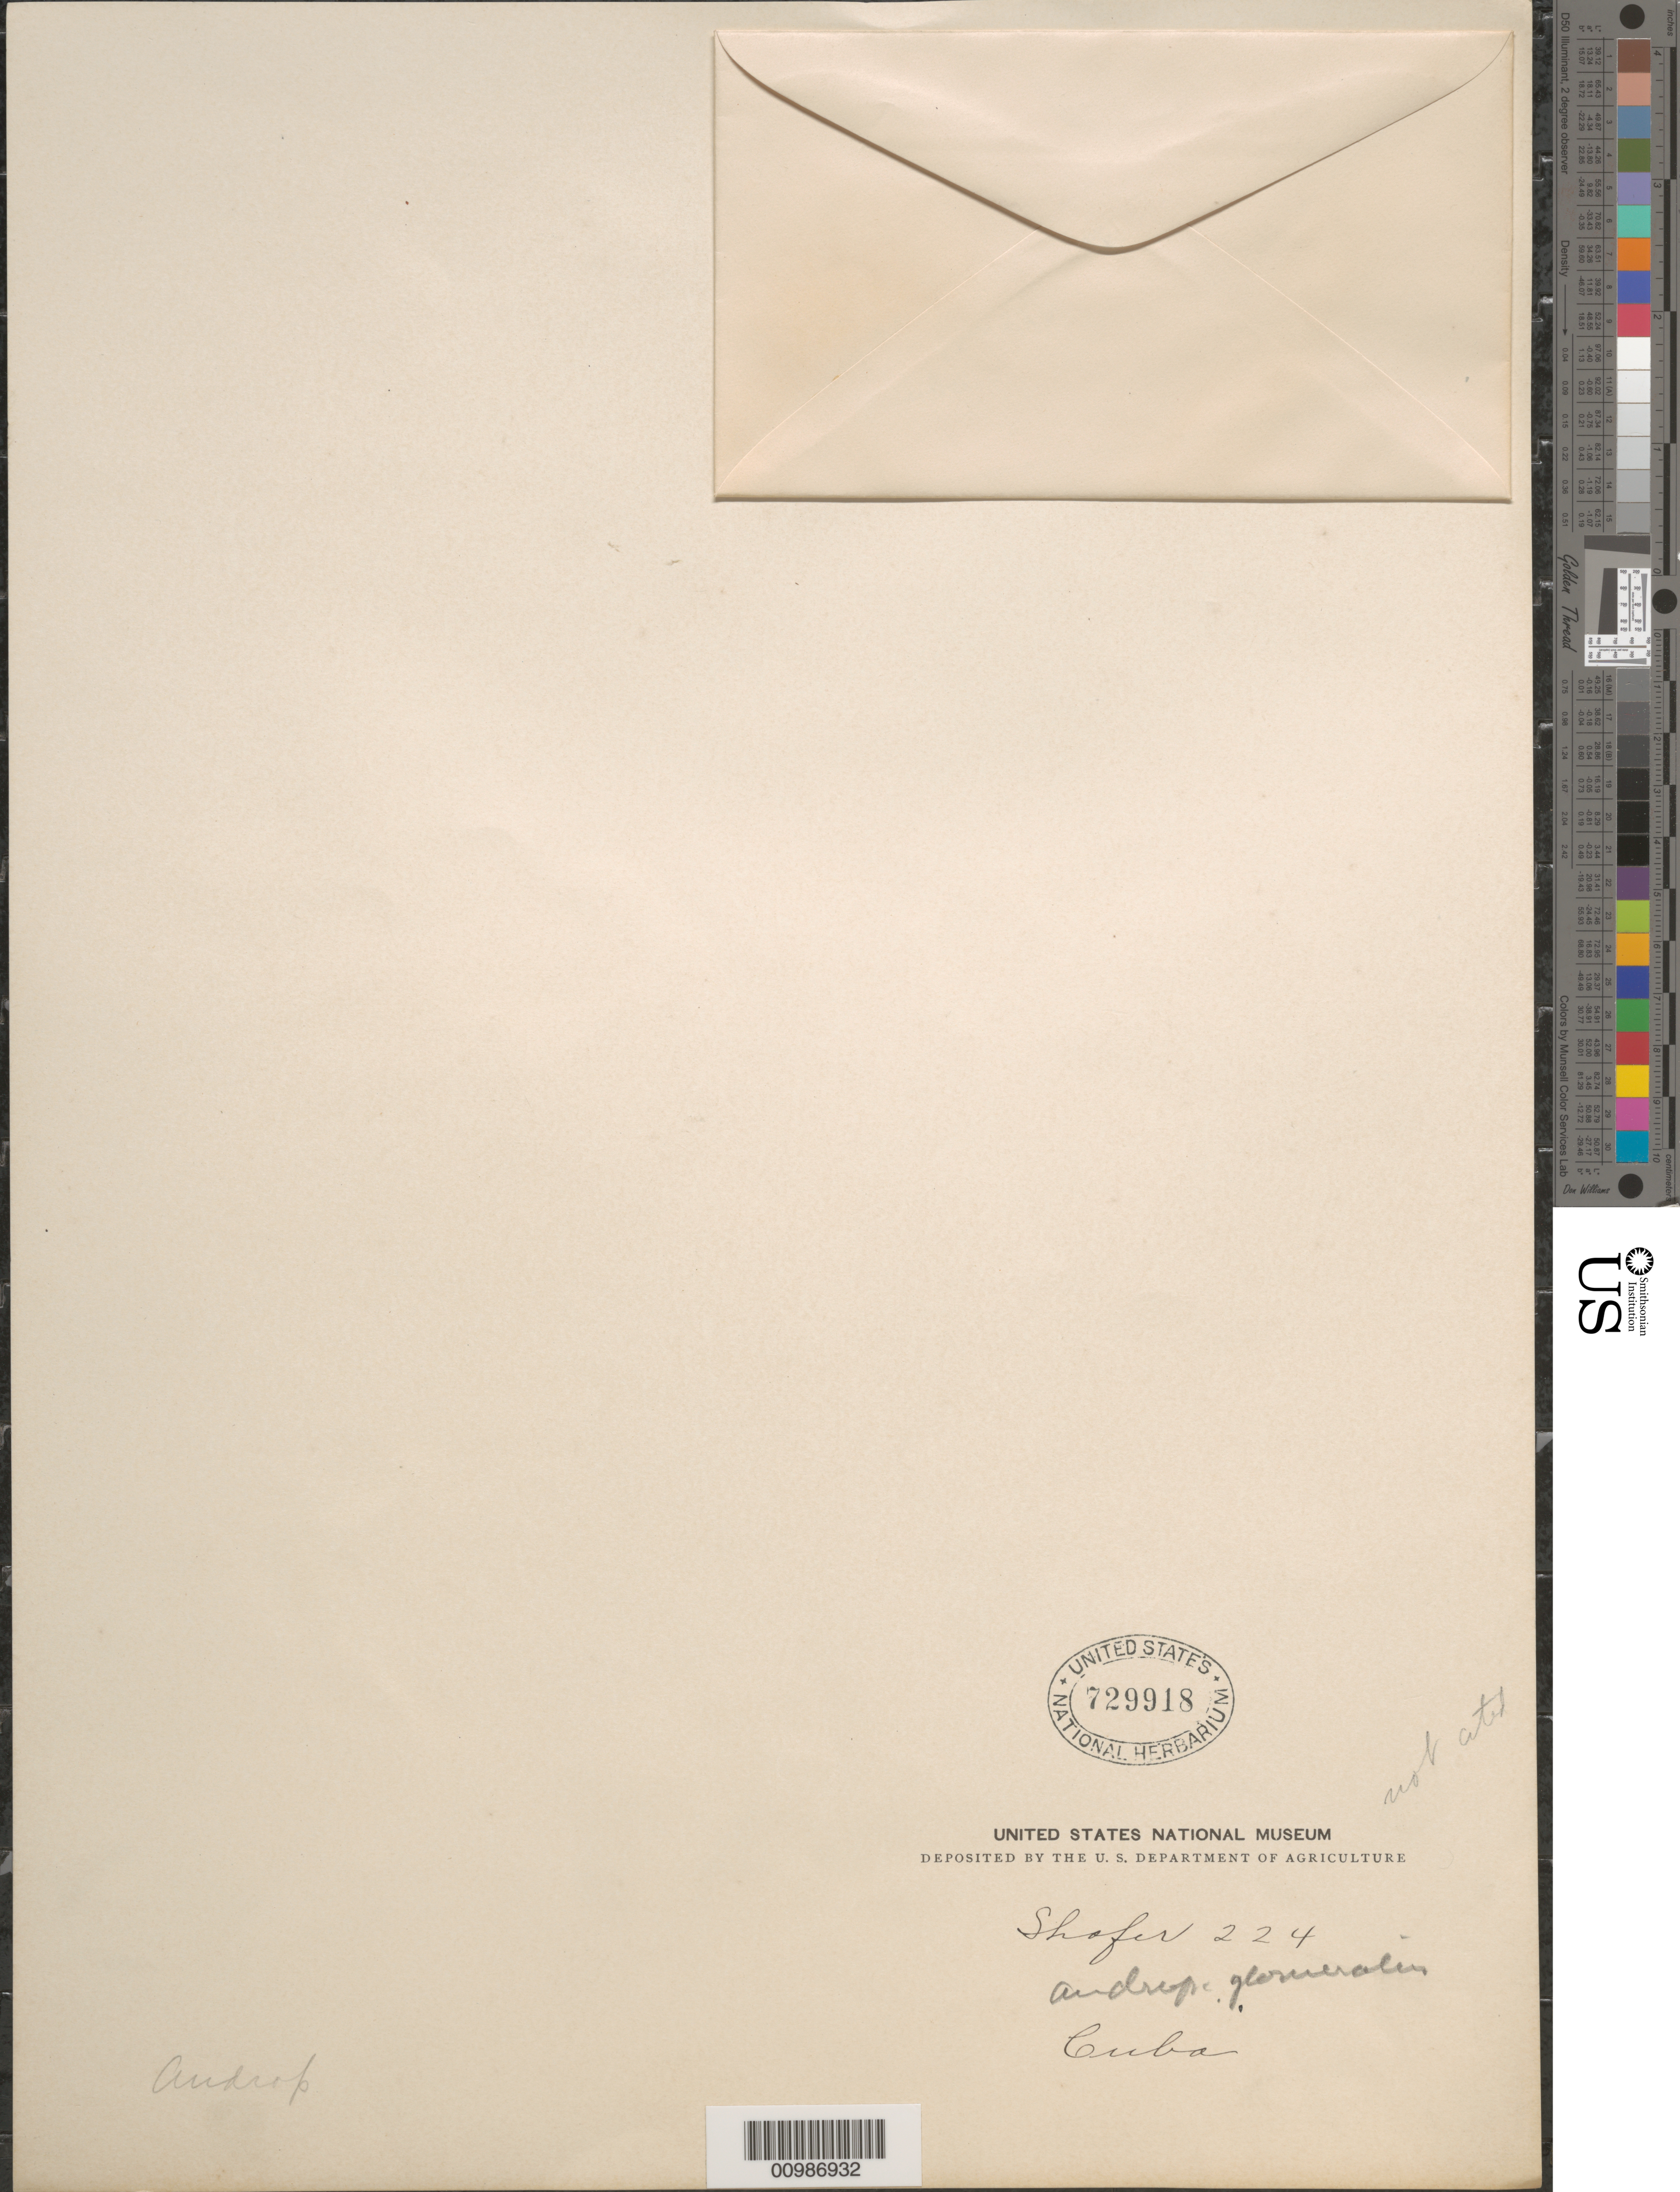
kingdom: Plantae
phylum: Tracheophyta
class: Liliopsida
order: Poales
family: Poaceae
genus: Andropogon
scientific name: Andropogon glomeratus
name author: (Walter) Britton, Stearns & Poggenb.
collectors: J. A. Shafer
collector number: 224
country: Cuba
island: Cuba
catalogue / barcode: US 729918